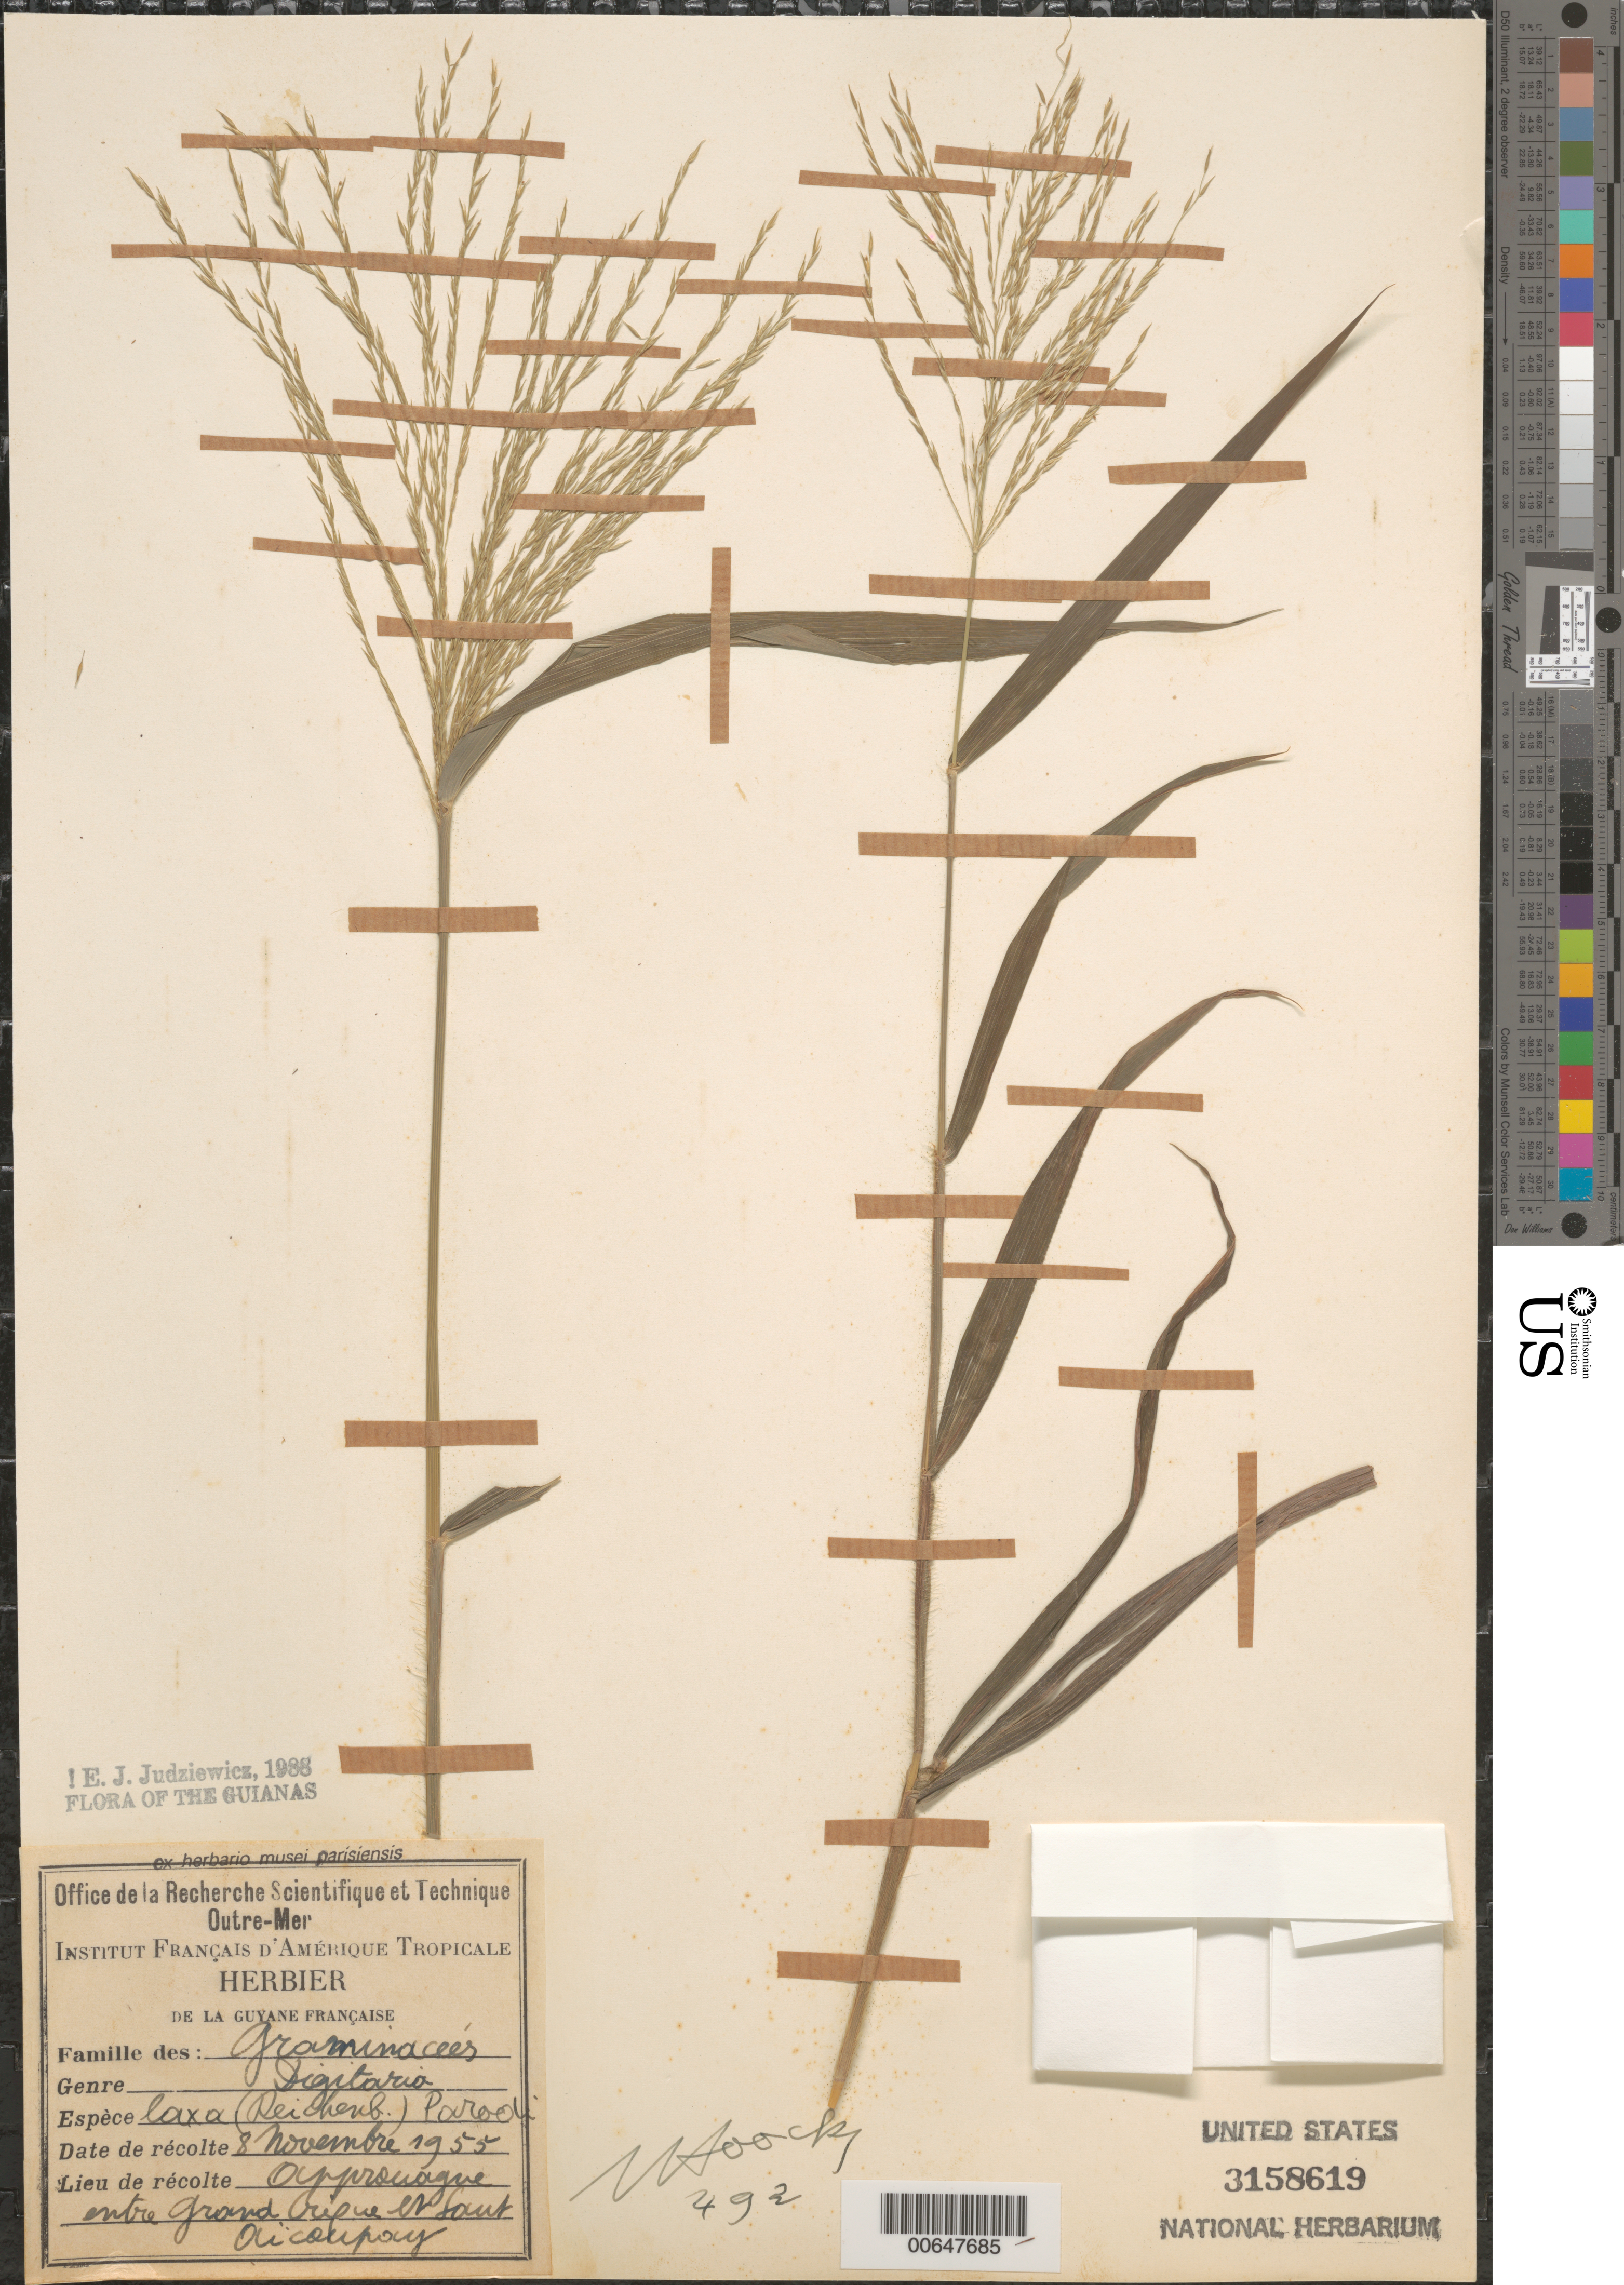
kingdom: Plantae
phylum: Tracheophyta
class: Liliopsida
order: Poales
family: Poaceae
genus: Digitaria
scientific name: Digitaria laxa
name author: (Rchb. ex A. Spreng.) Parodi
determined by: Judziewicz, E. J.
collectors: J. Hoock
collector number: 492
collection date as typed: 8-Nov-55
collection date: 1955-11-08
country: French Guiana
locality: Approuague, entre Grand crique en sant Aïcoupaye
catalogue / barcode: US 3158619